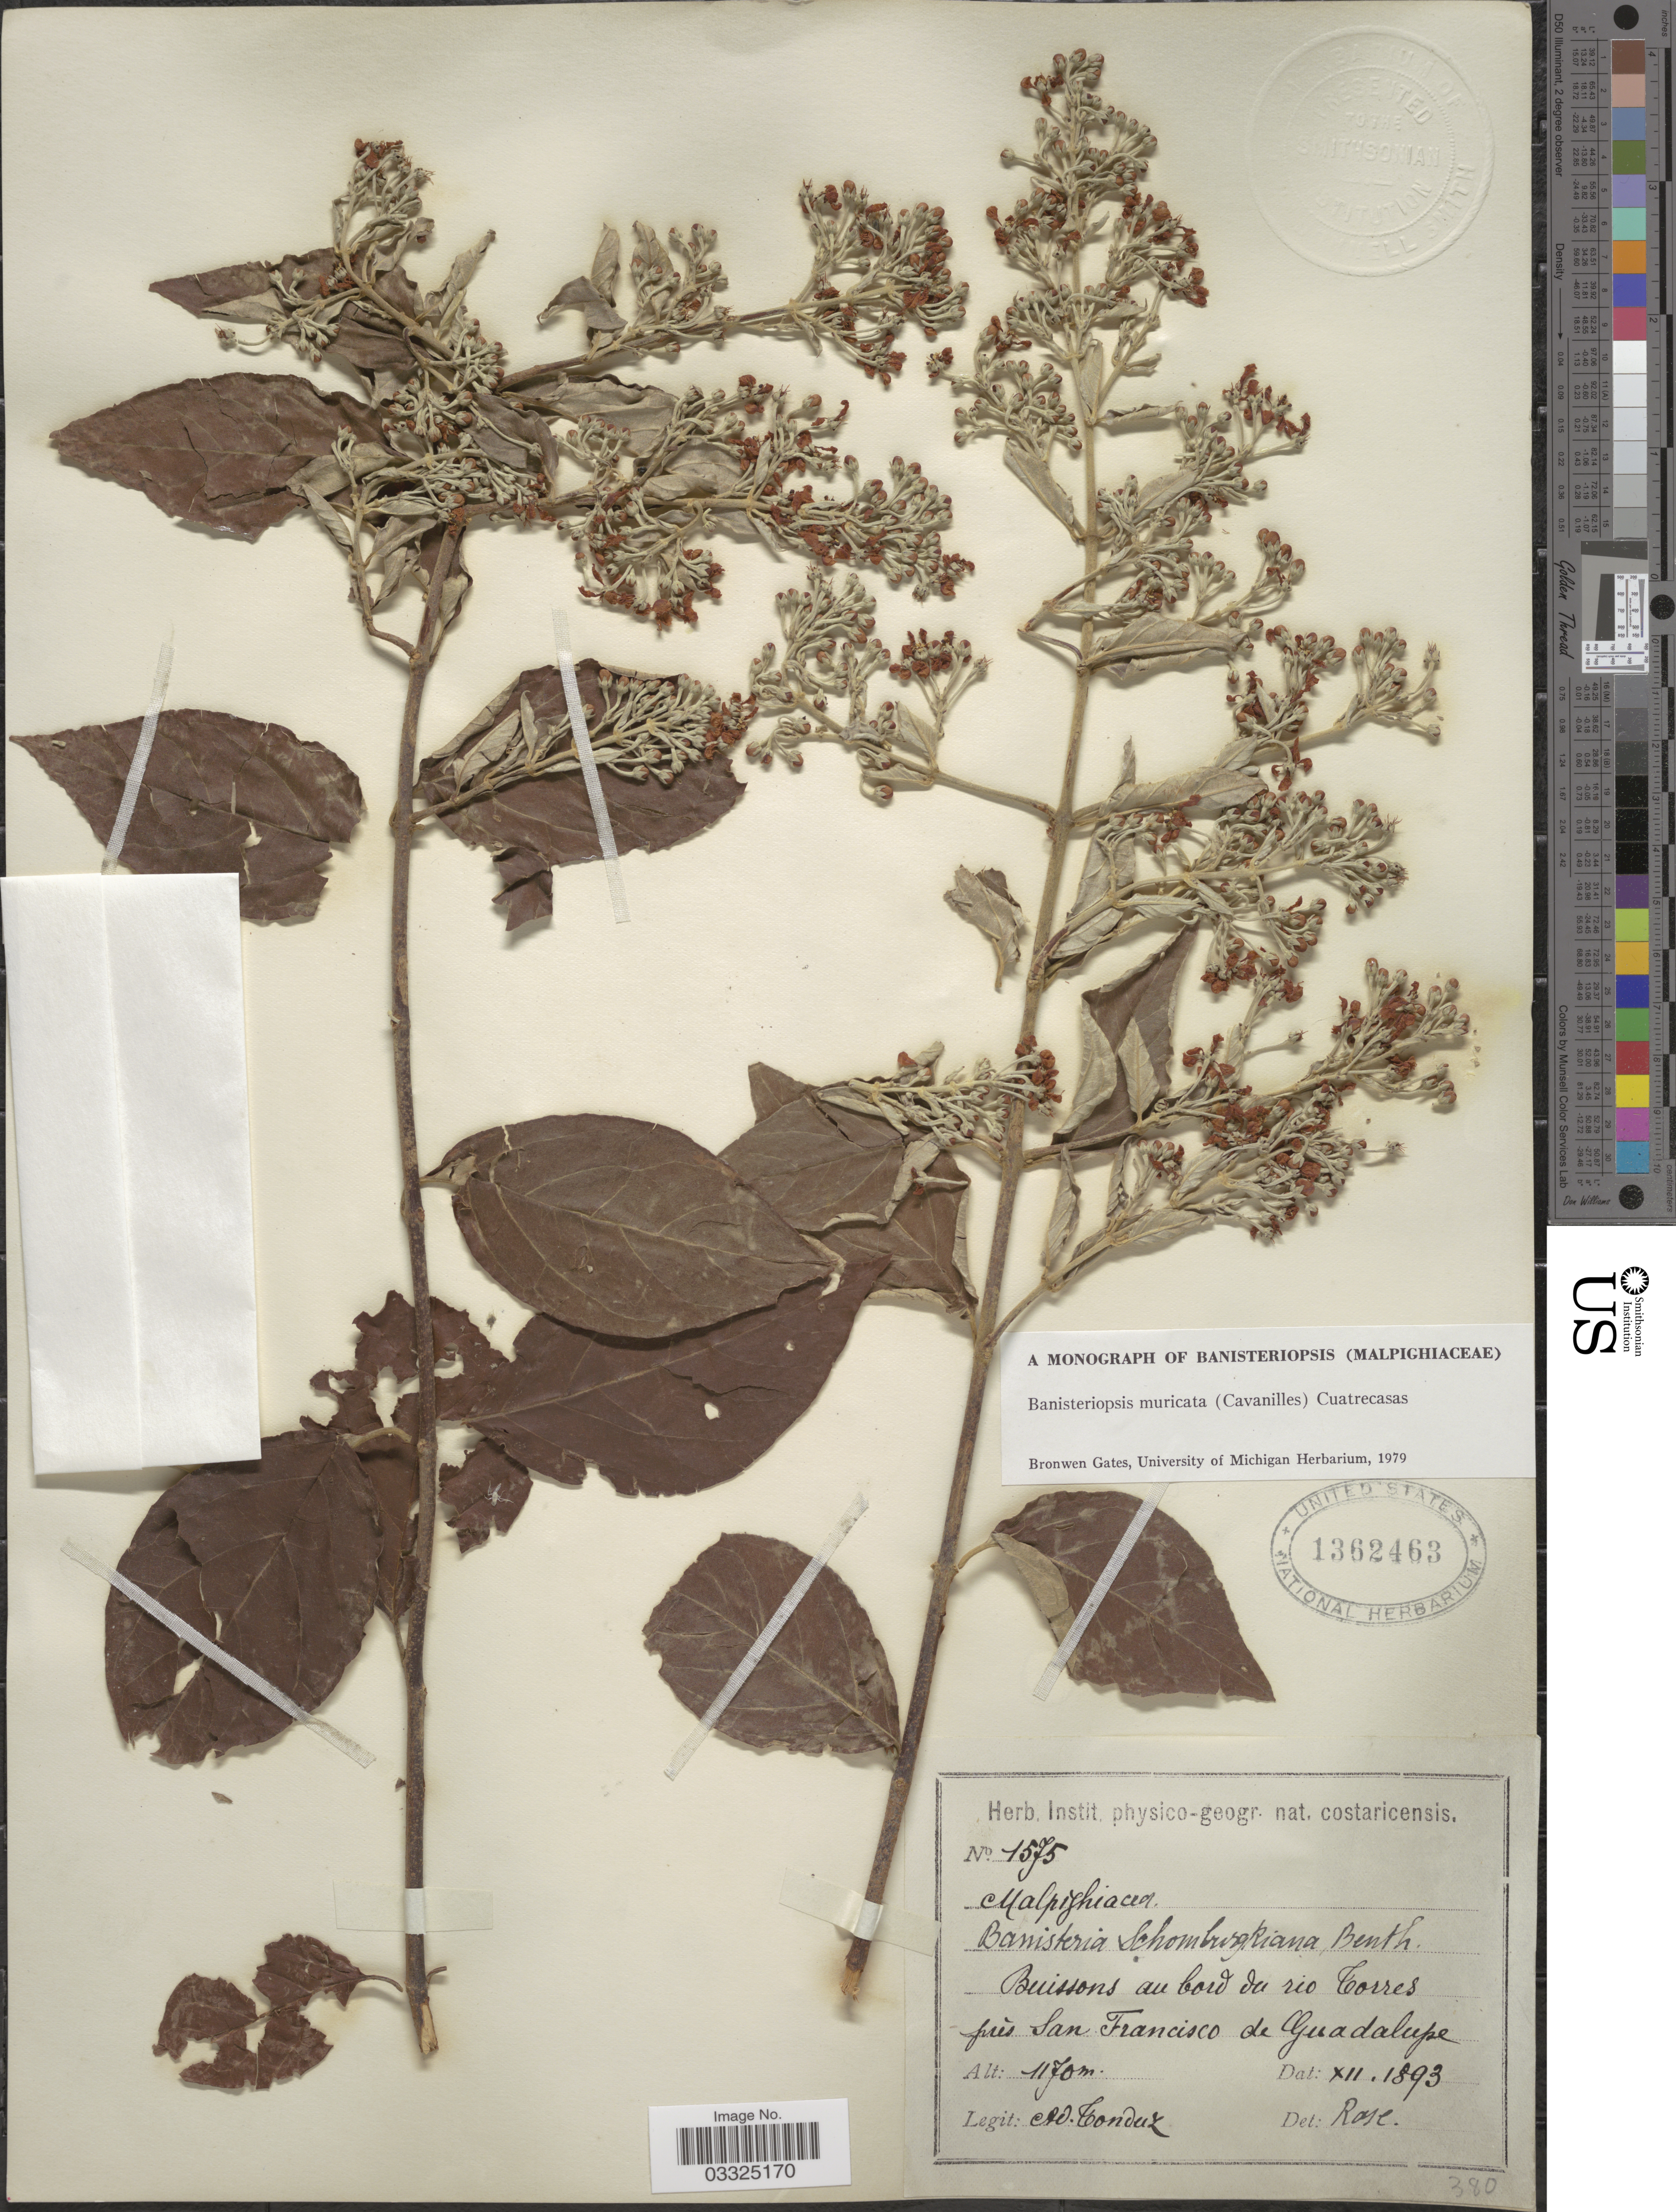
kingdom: Plantae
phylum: Tracheophyta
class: Magnoliopsida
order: Malpighiales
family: Malpighiaceae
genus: Banisteriopsis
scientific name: Banisteriopsis muricata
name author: (Cav.) Cuatrec.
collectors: A. Tonduz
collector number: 1575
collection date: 1893-12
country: Costa Rica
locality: Buissons au bord du rio Torres prés San Francisco de Guadalupe.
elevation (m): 1170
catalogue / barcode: US 1362463